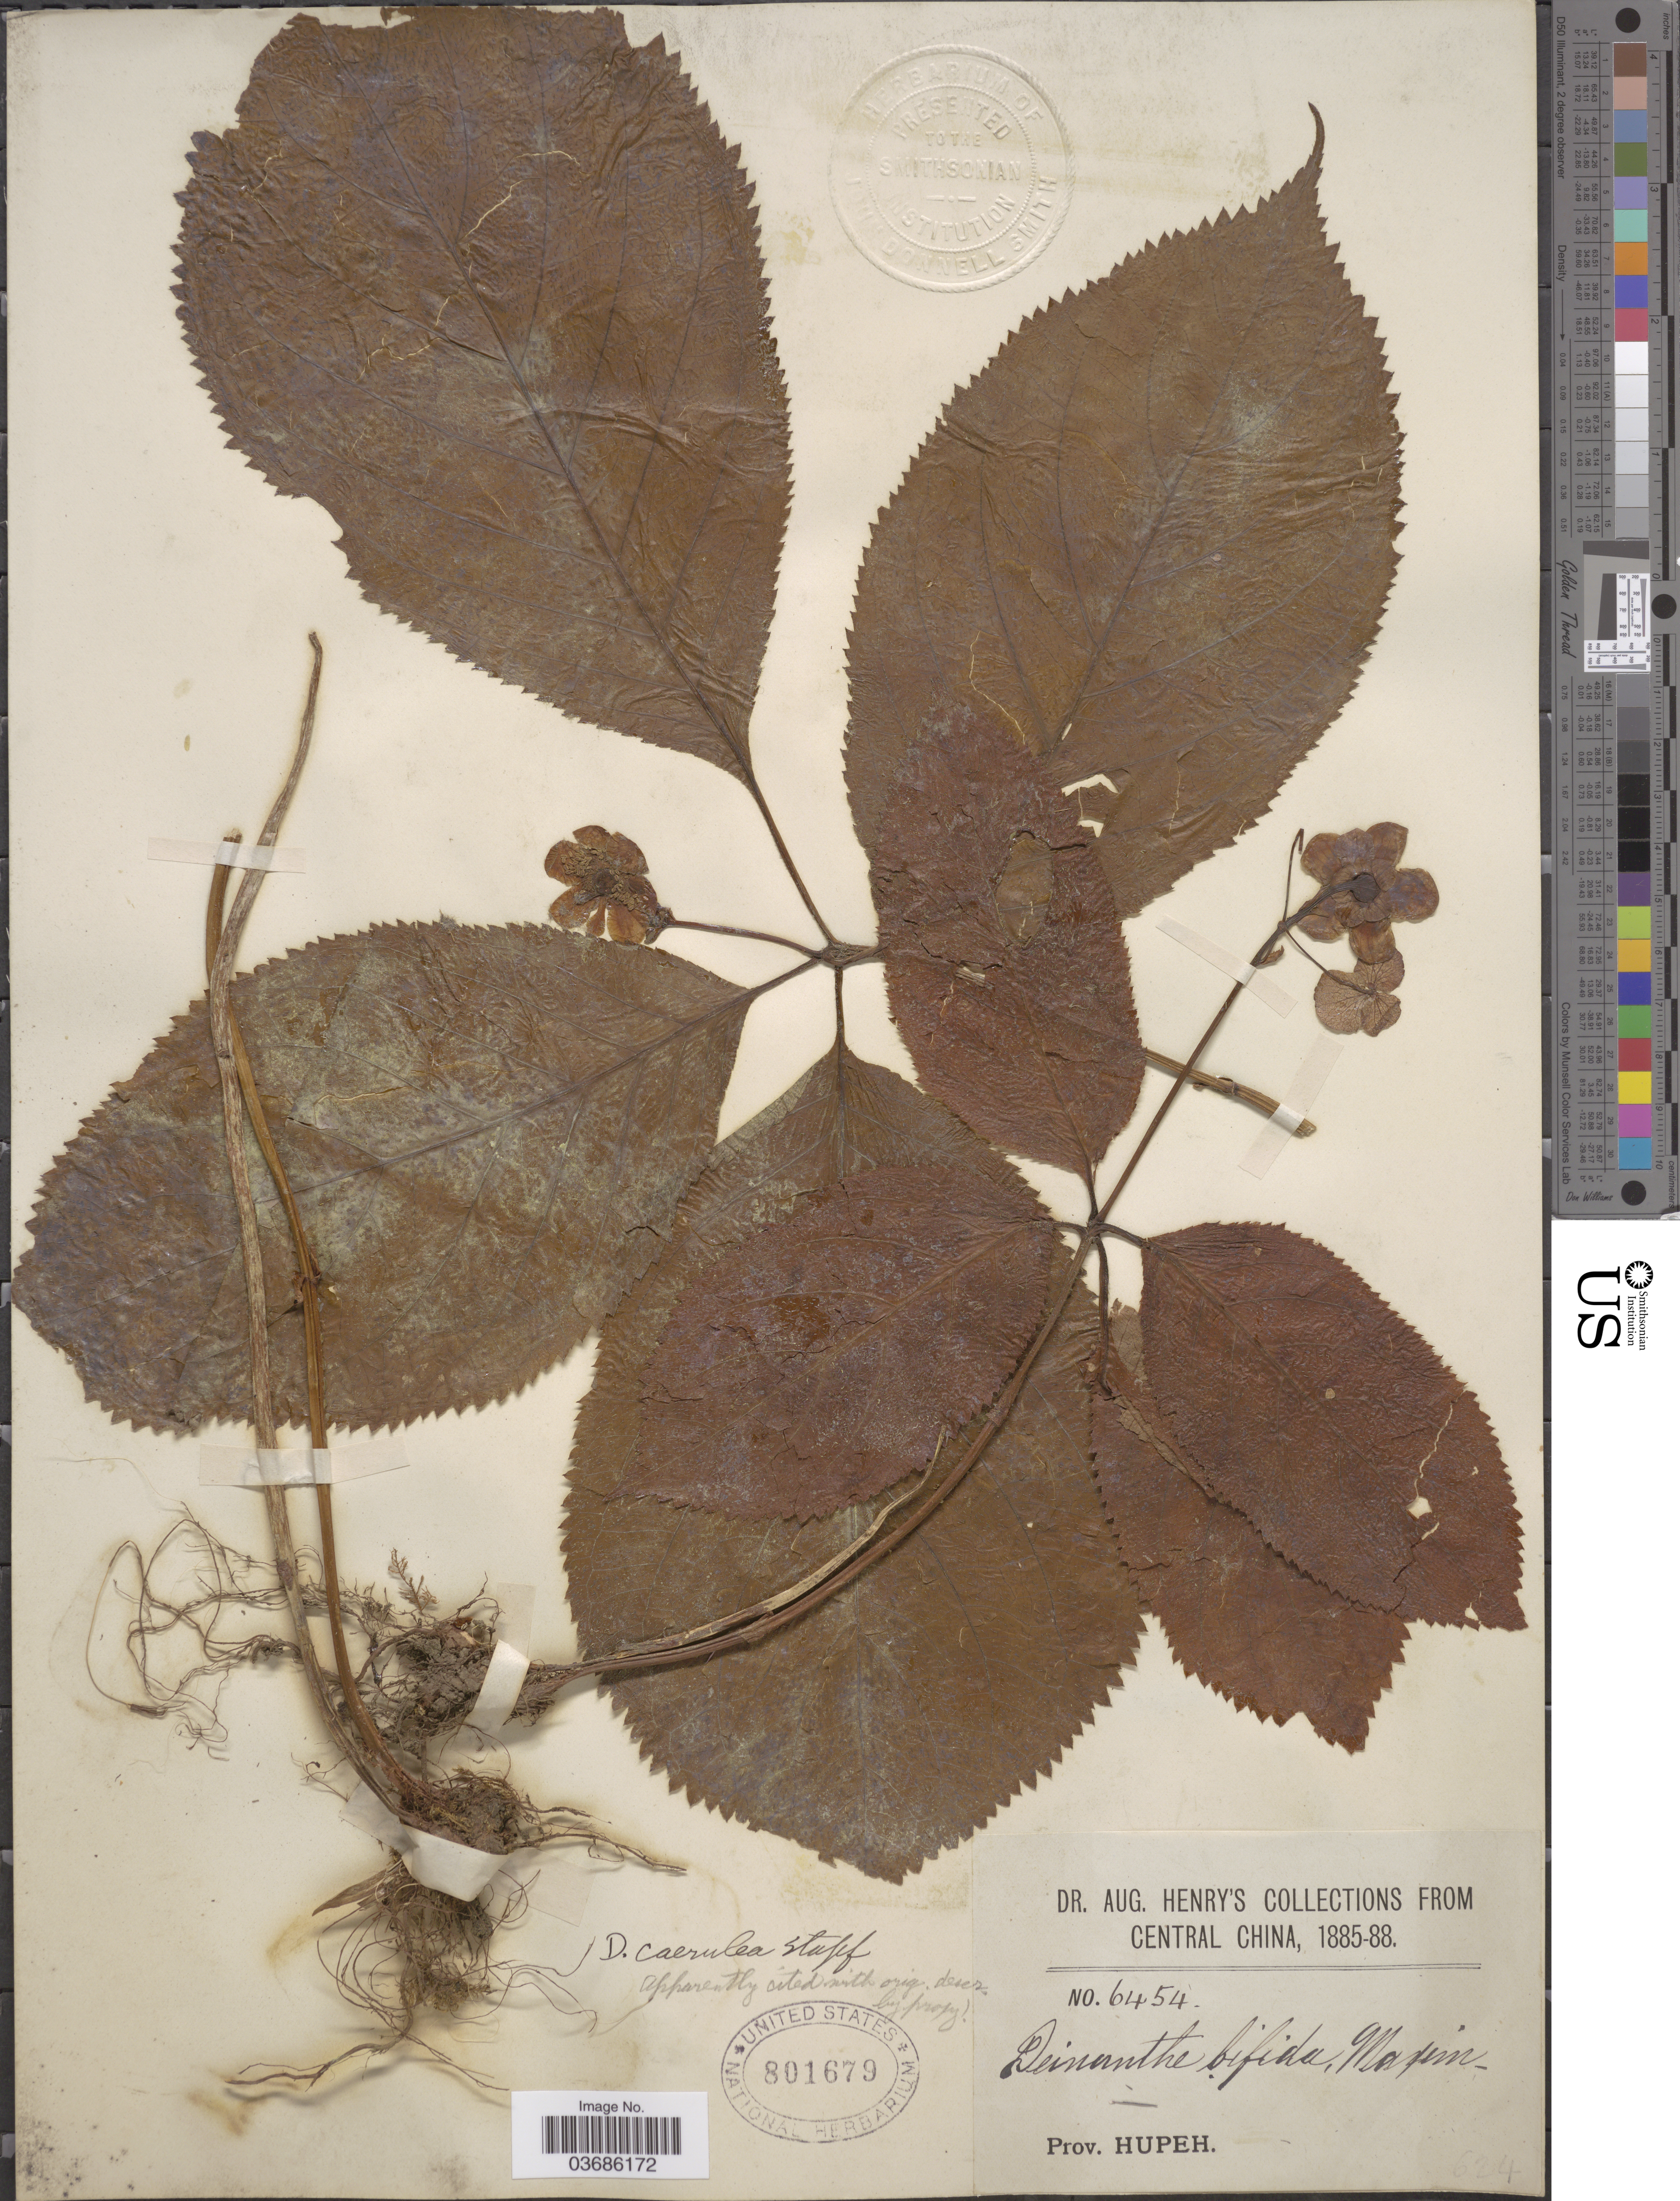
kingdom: Plantae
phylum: Tracheophyta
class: Magnoliopsida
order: Cornales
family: Hydrangeaceae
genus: Hydrangea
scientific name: Hydrangea caerulea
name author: (Stapf) Y. De Smet & C. Granados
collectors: A. Henry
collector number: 6454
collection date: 1885/1888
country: China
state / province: Hubei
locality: Central China. Prov. Hupeh.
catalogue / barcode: US 801679